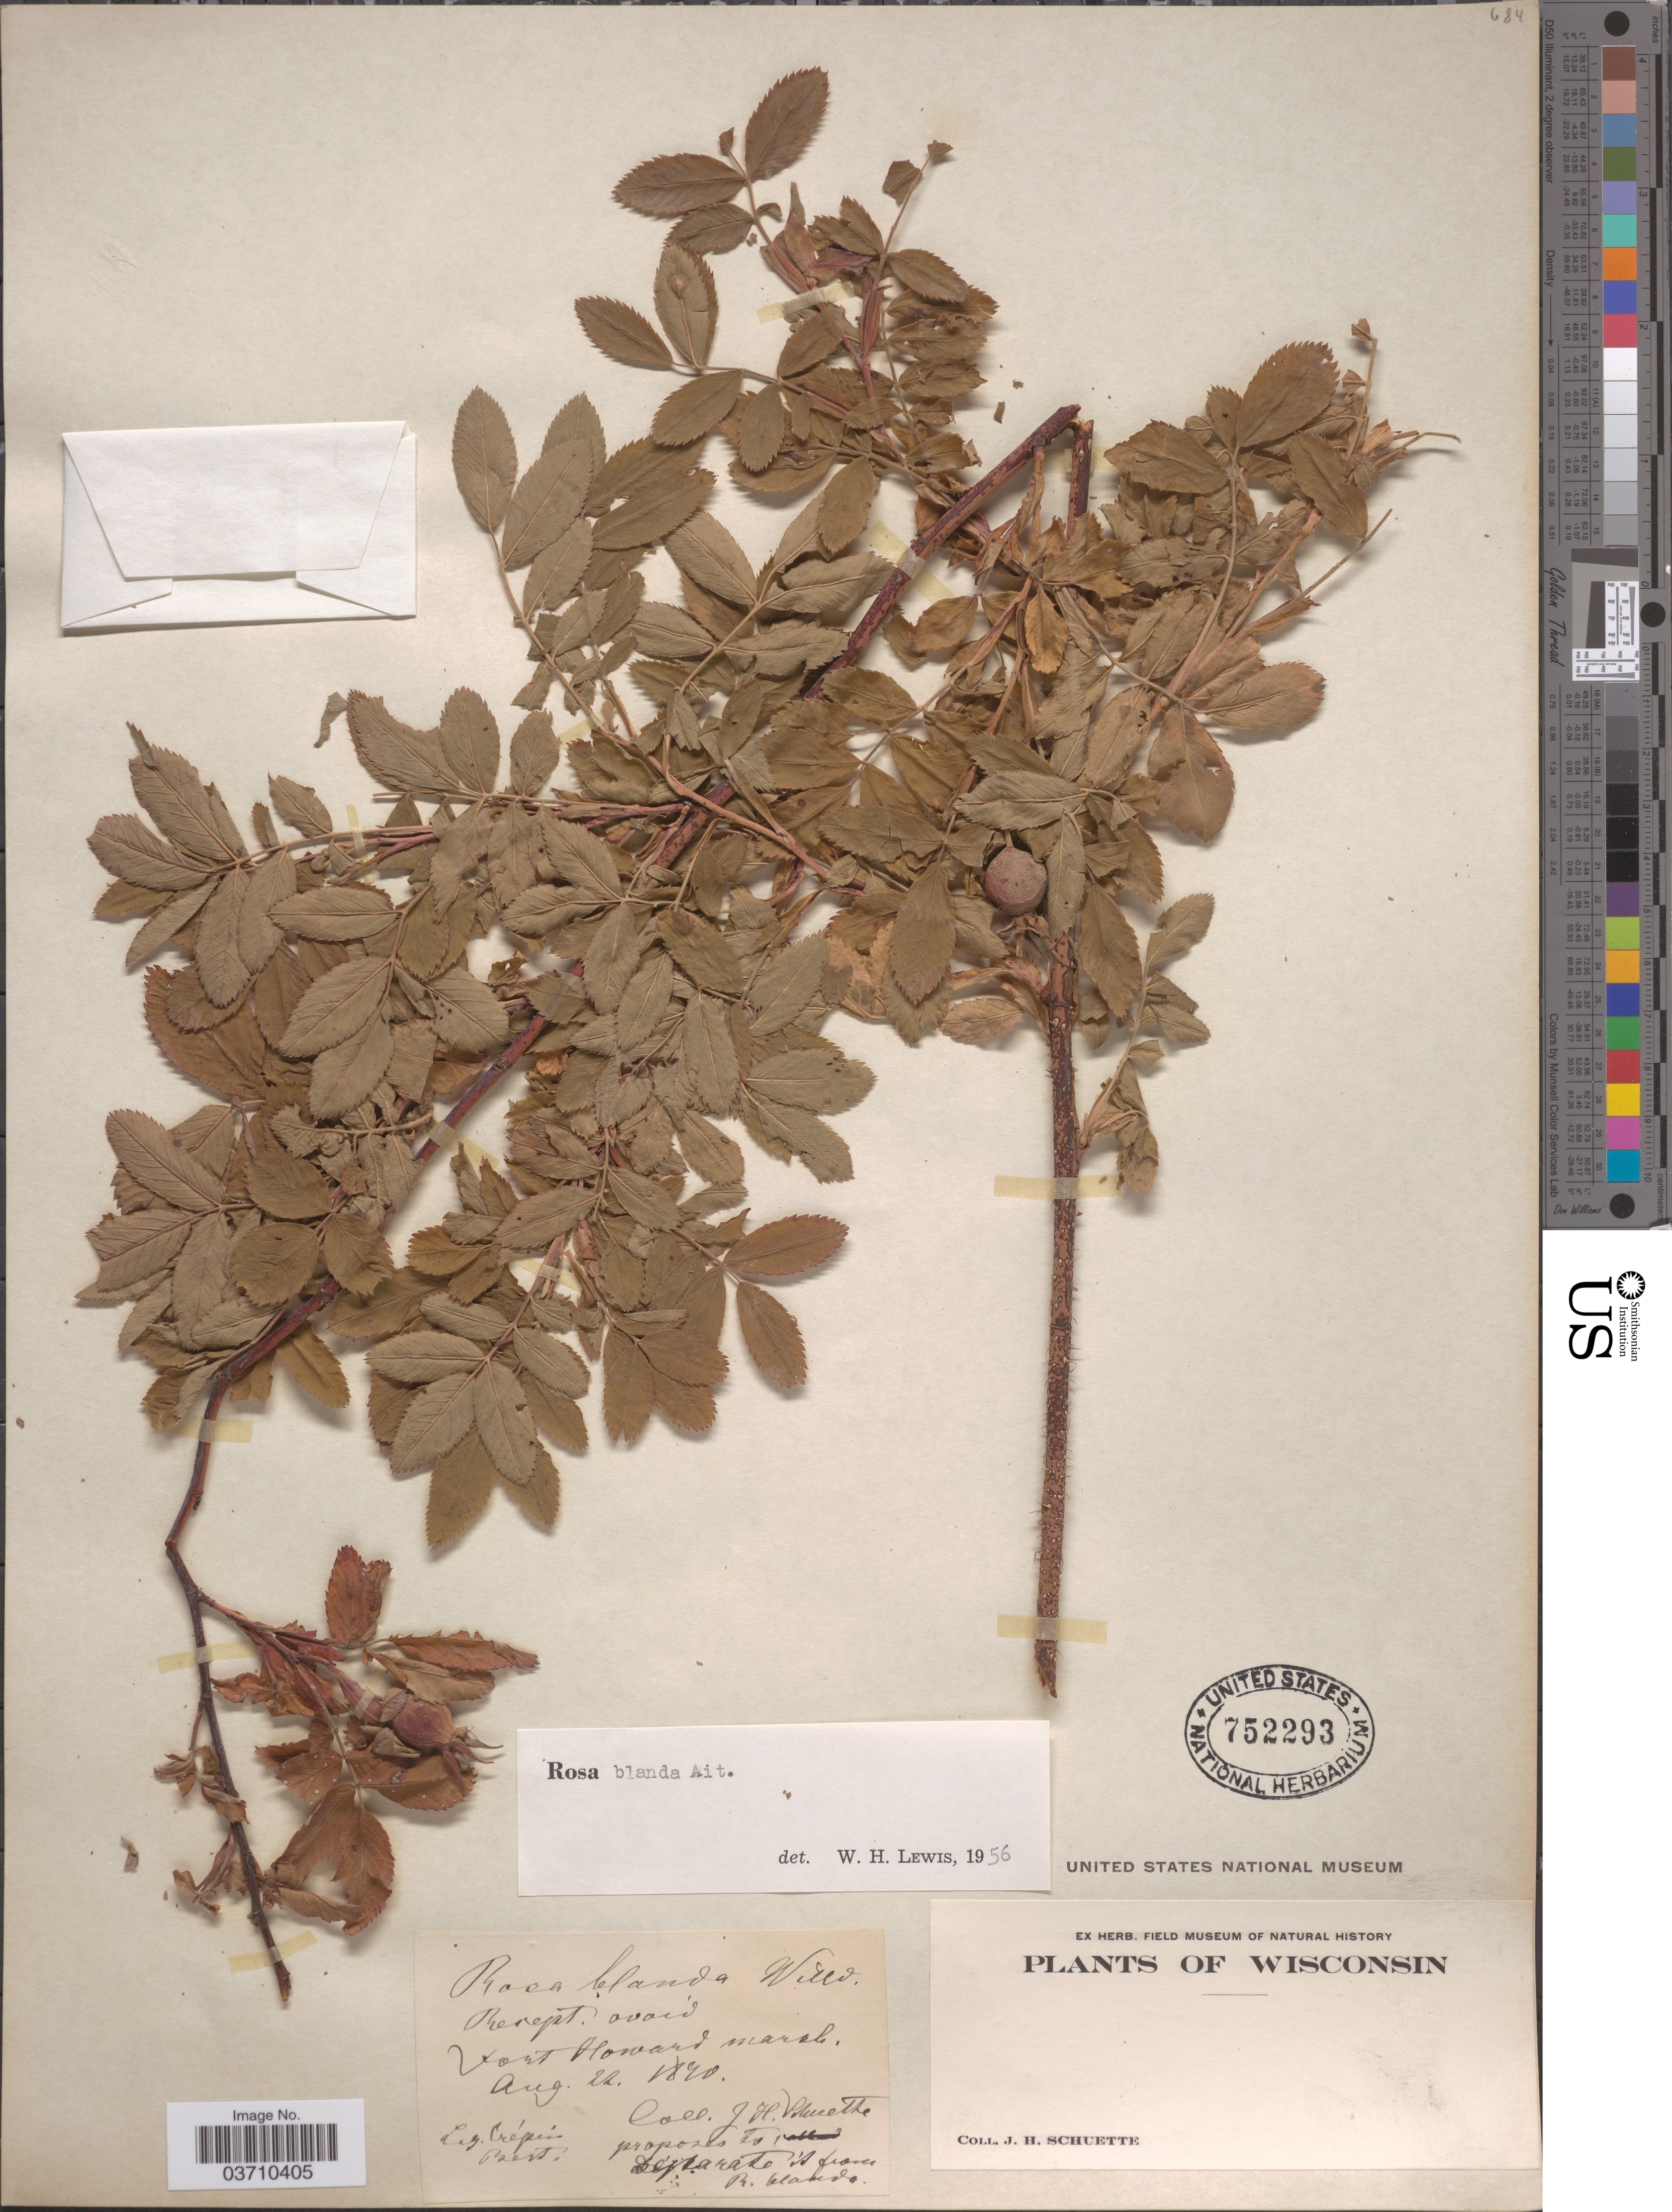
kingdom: Plantae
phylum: Tracheophyta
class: Magnoliopsida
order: Rosales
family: Rosaceae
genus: Rosa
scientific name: Rosa blanda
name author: Aiton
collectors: J. H. Schuette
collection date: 1890-08-22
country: United States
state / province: Wisconsin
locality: Fort Howard marsh.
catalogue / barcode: US 752293